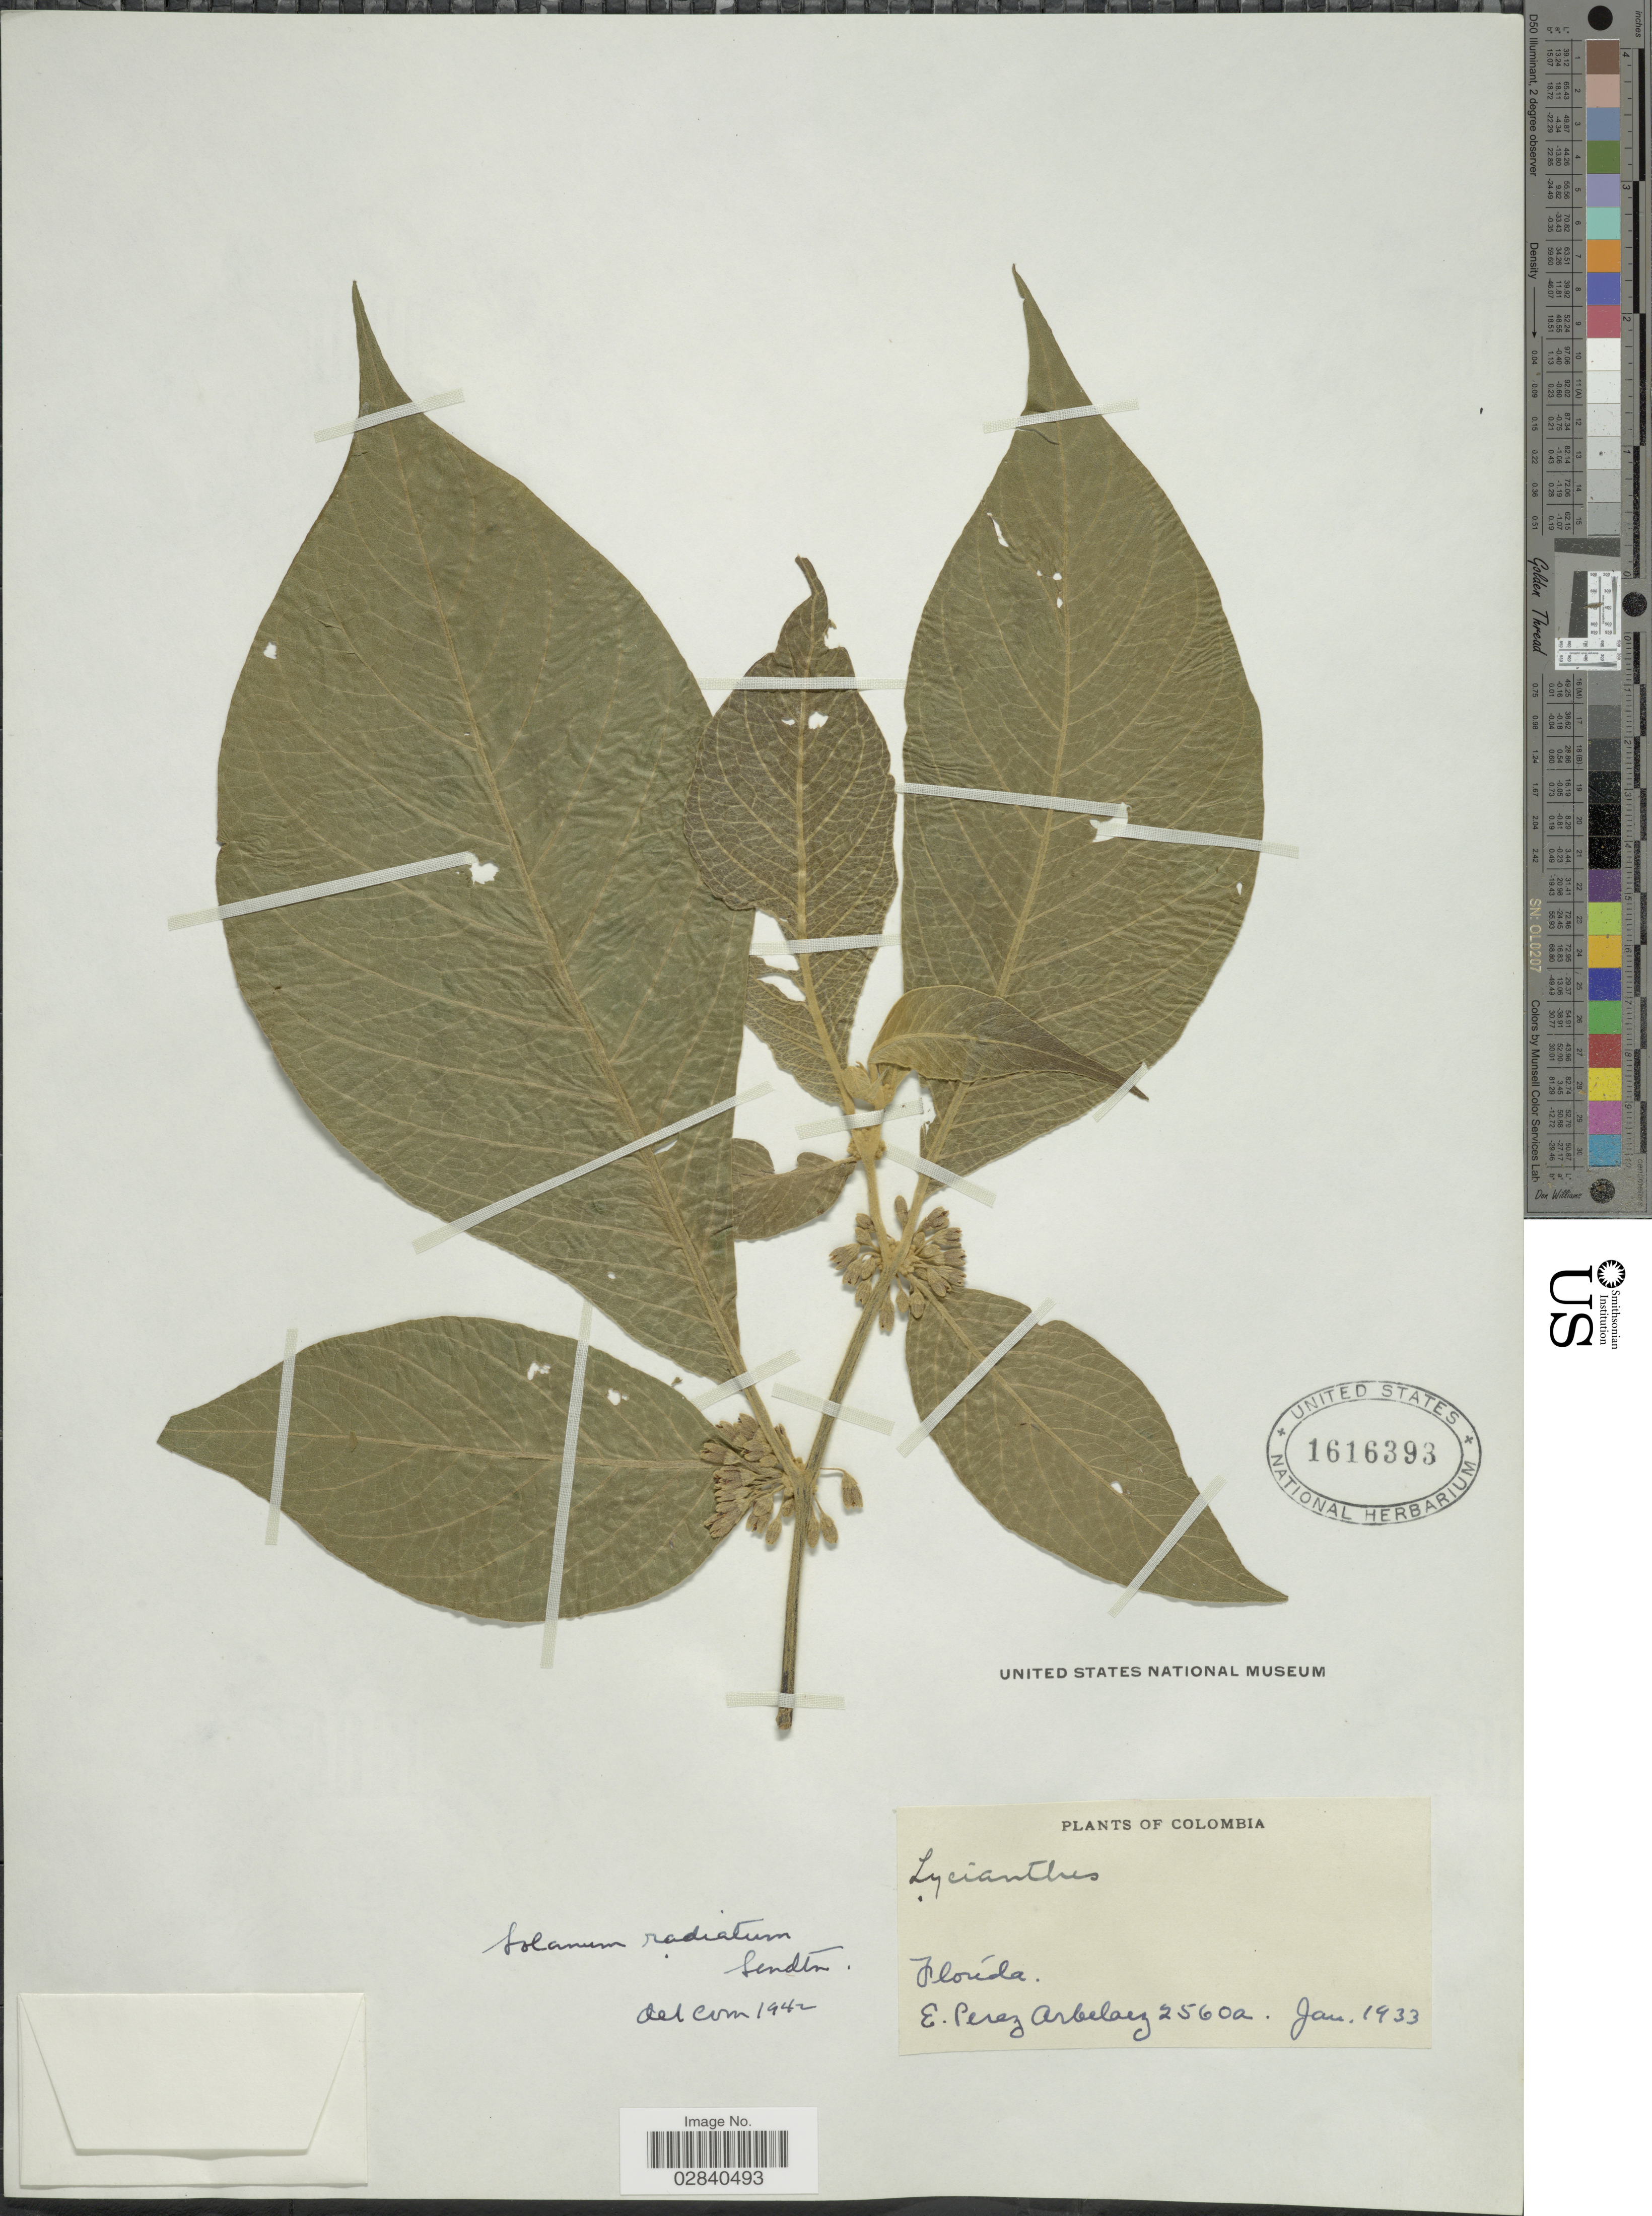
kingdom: Plantae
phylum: Tracheophyta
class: Magnoliopsida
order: Solanales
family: Solanaceae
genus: Lycianthes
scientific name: Lycianthes radiata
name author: (Sendtn.) Bitter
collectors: E. Pérez Arbeláez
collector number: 2560a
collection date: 1933-01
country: Colombia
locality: Florída.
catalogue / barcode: US 1616393